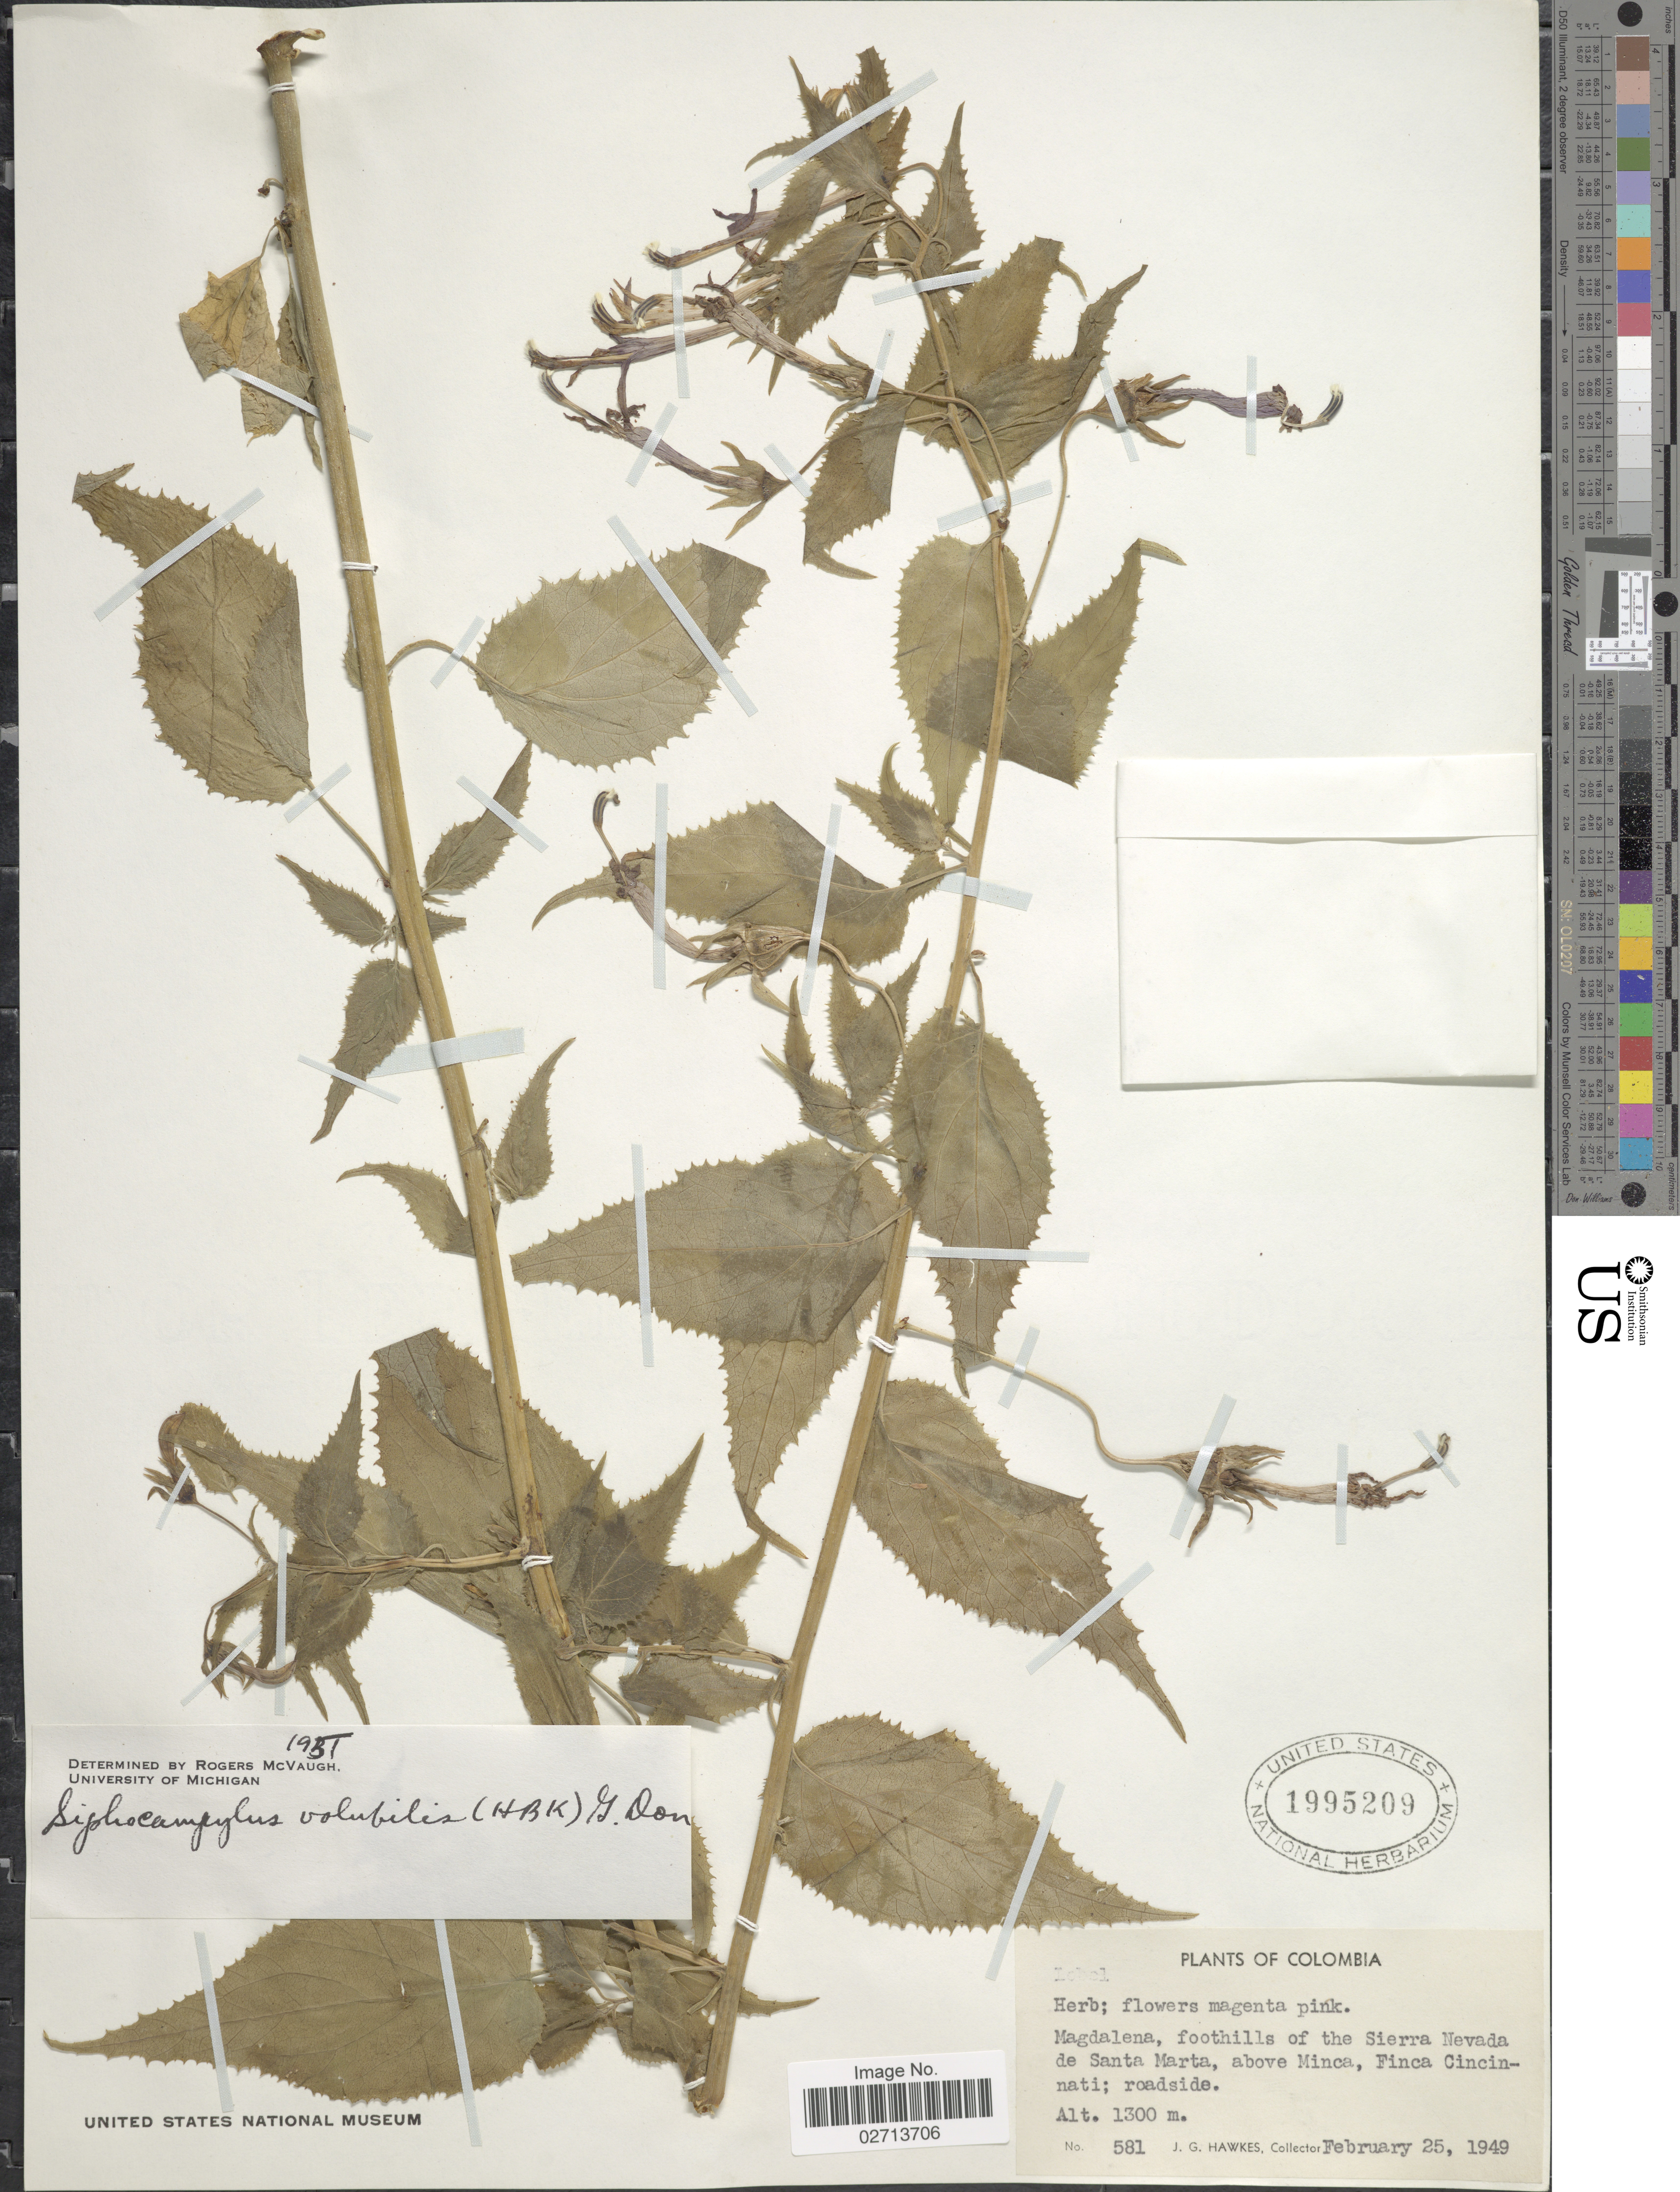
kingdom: Plantae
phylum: Tracheophyta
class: Magnoliopsida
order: Asterales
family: Campanulaceae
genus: Siphocampylus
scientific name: Siphocampylus cordatus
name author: (Willd. ex Schult.) E. Wimm.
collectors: J. Hawkes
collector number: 581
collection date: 1949-02-25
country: Colombia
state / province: Magdalena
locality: Foothills of the Sierra Nevada de Santa Marta, above Minca, Finca Cincinati; roadside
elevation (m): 1300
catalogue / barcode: US 1995209